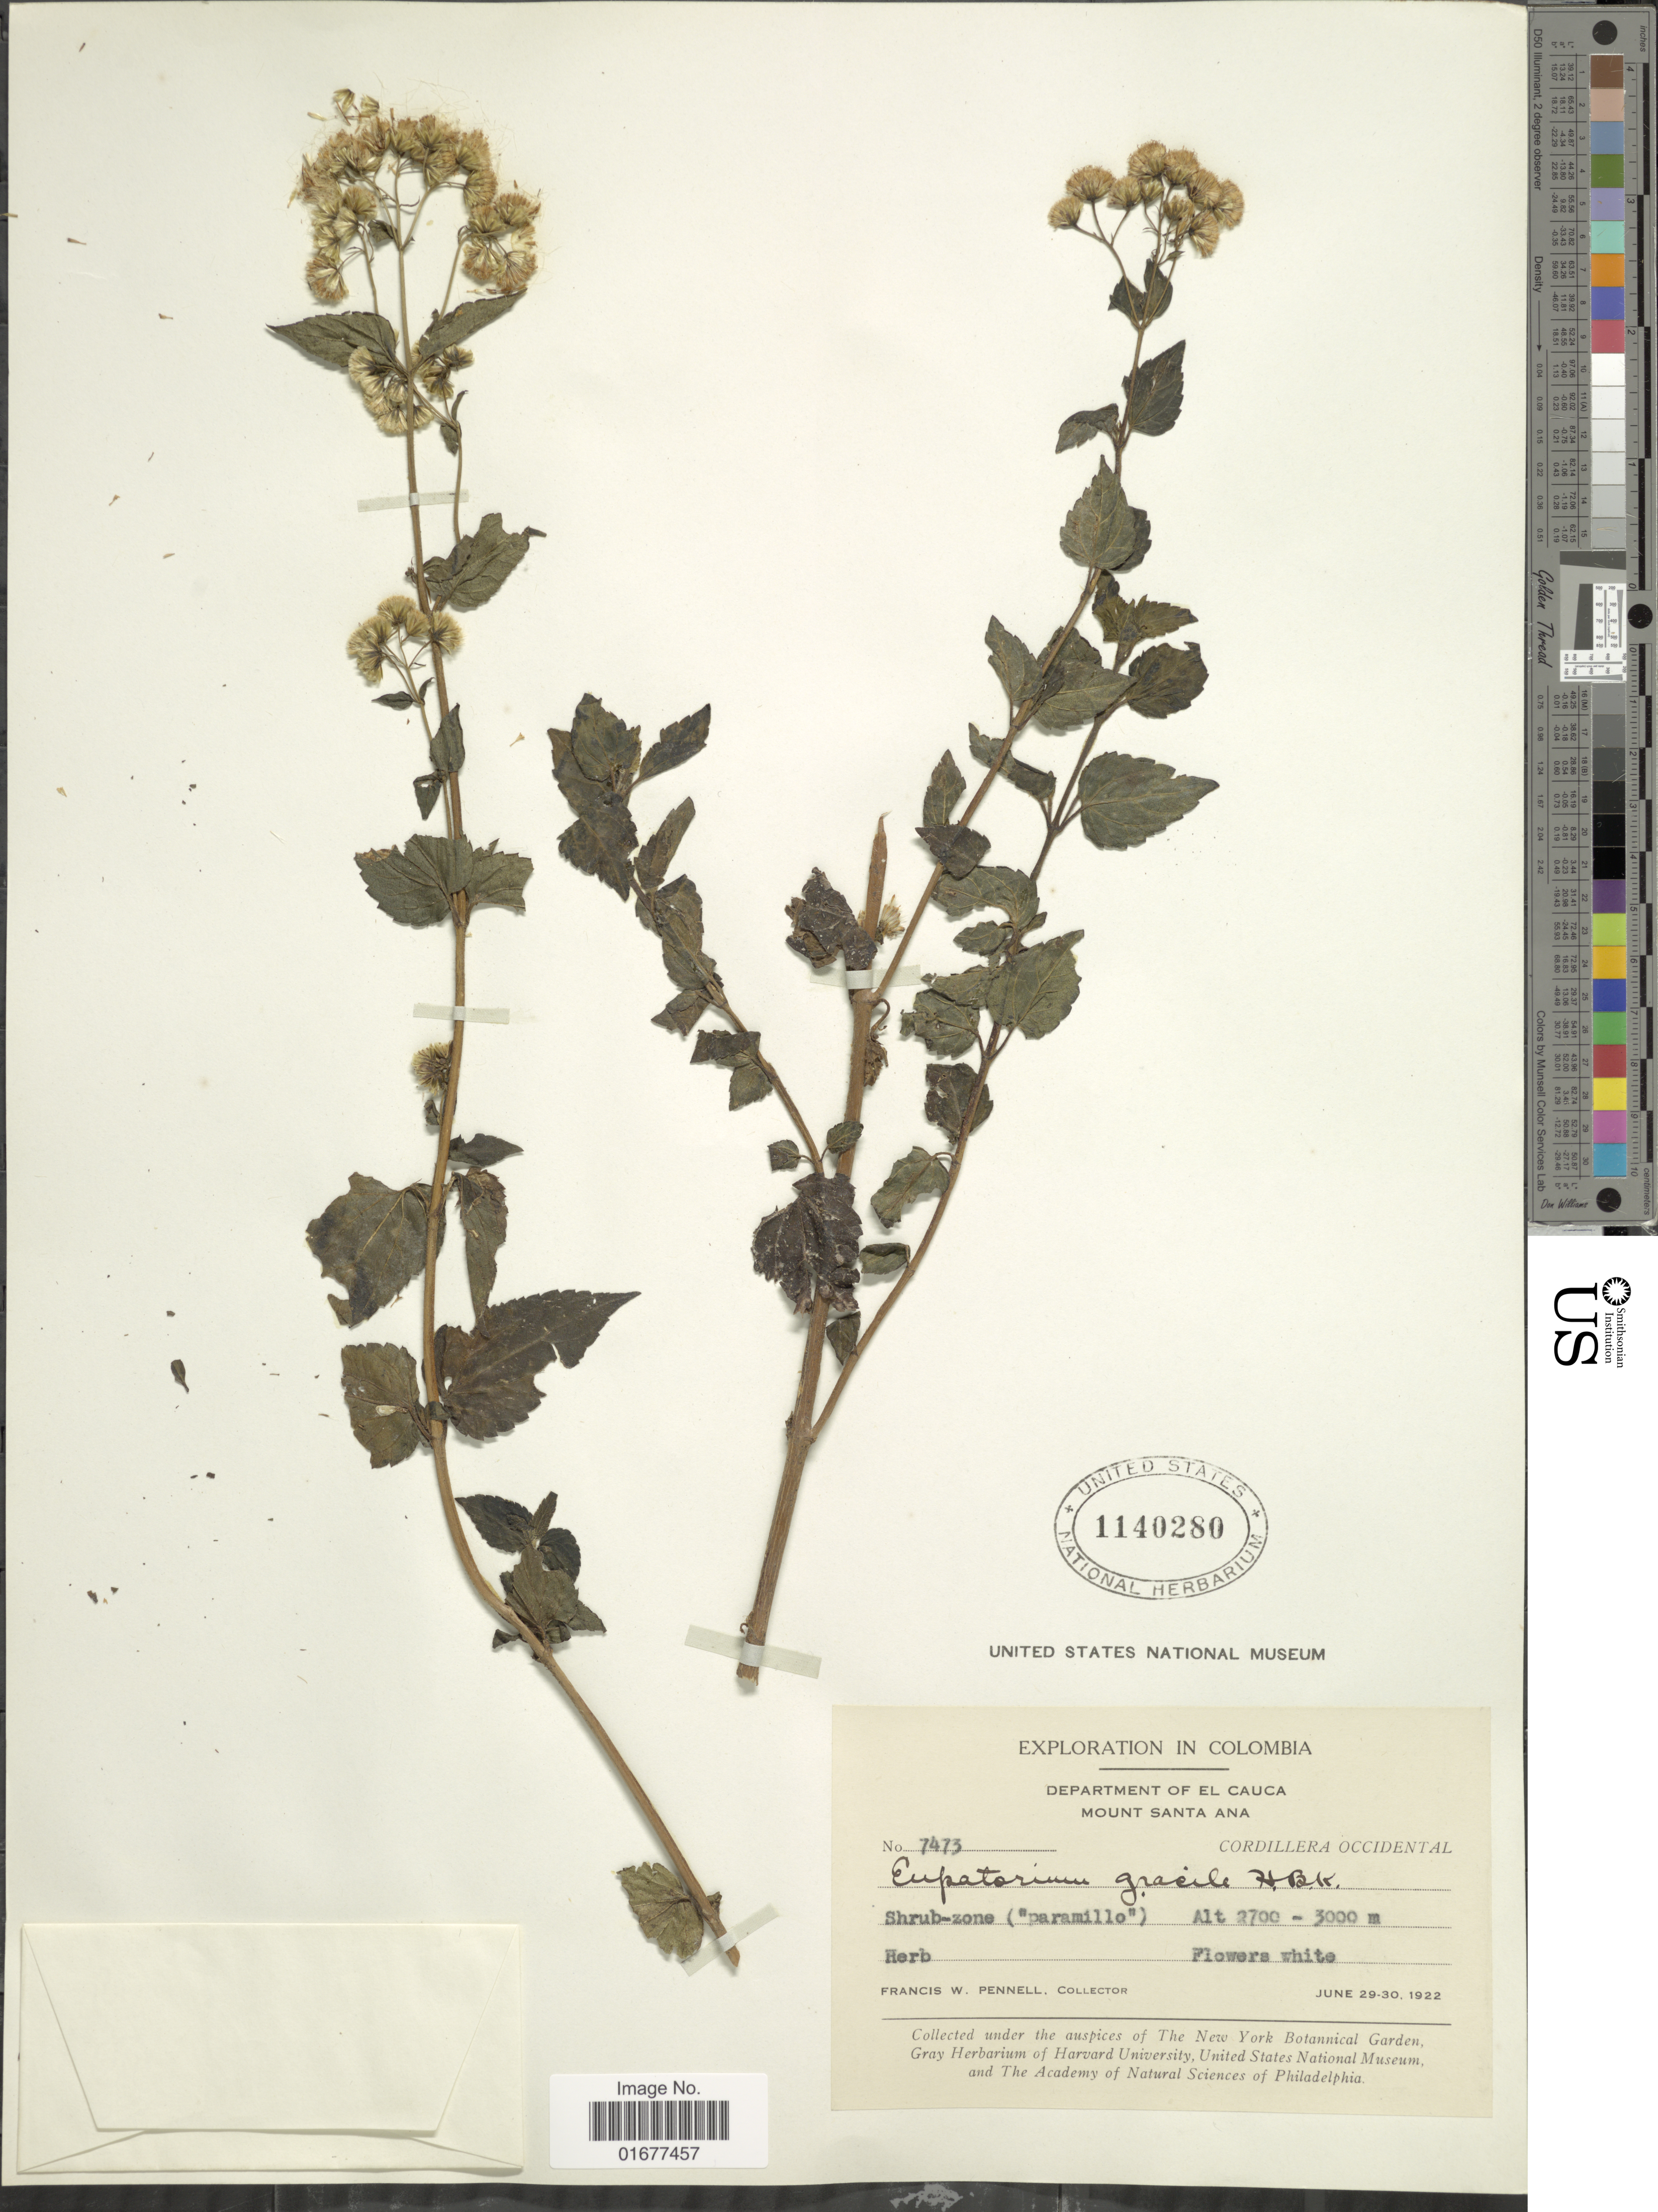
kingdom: Plantae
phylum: Tracheophyta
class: Magnoliopsida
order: Asterales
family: Asteraceae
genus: Ageratina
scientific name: Ageratina gracilis var. epilobioides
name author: (Kunth) R.M. King & H. Rob. ex Luteyn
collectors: F. W. Pennell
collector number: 7473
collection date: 1922-06-29/1922-06-30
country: Colombia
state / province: Cauca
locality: Mount Santa Ana, Cordillera Oriental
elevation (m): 2700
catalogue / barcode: US 1140280